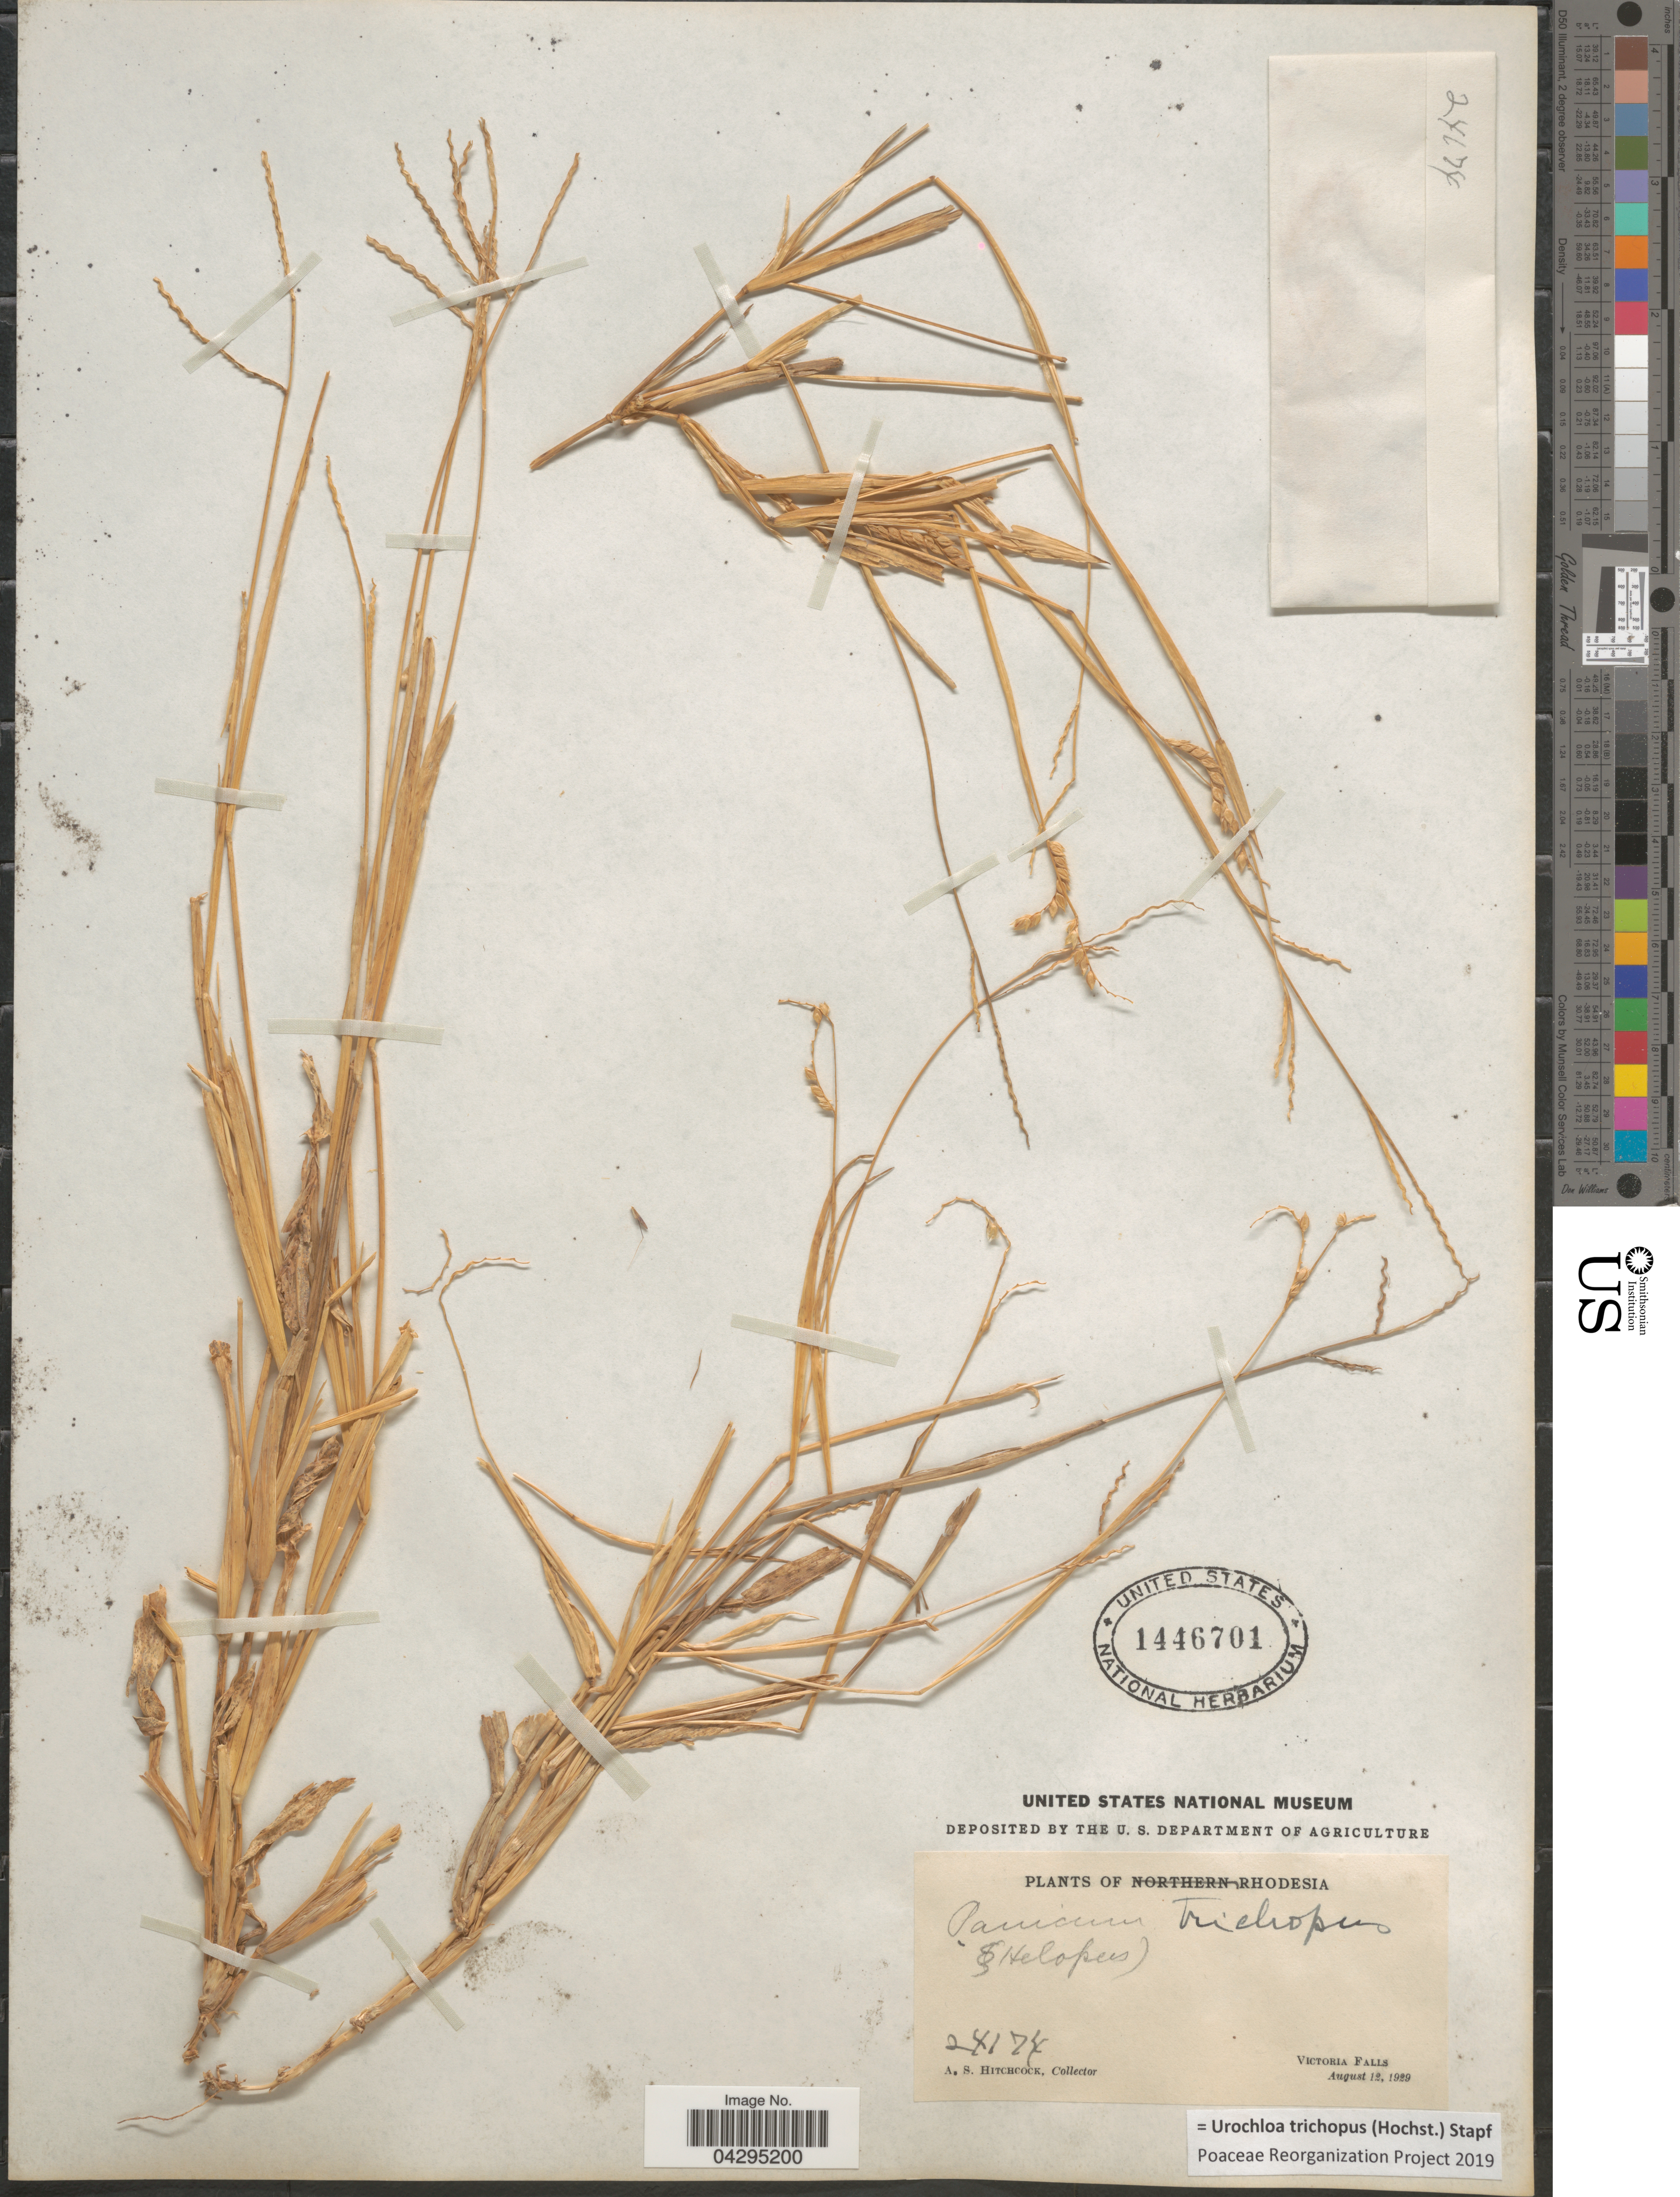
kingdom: Plantae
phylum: Tracheophyta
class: Liliopsida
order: Poales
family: Poaceae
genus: Urochloa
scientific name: Urochloa trichopus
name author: (Hochst.) Stapf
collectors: A. S. Hitchcock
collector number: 24174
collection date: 1929-08-12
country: Zimbabwe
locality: Rhodesia. Victoria Falls.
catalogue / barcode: US 1446701